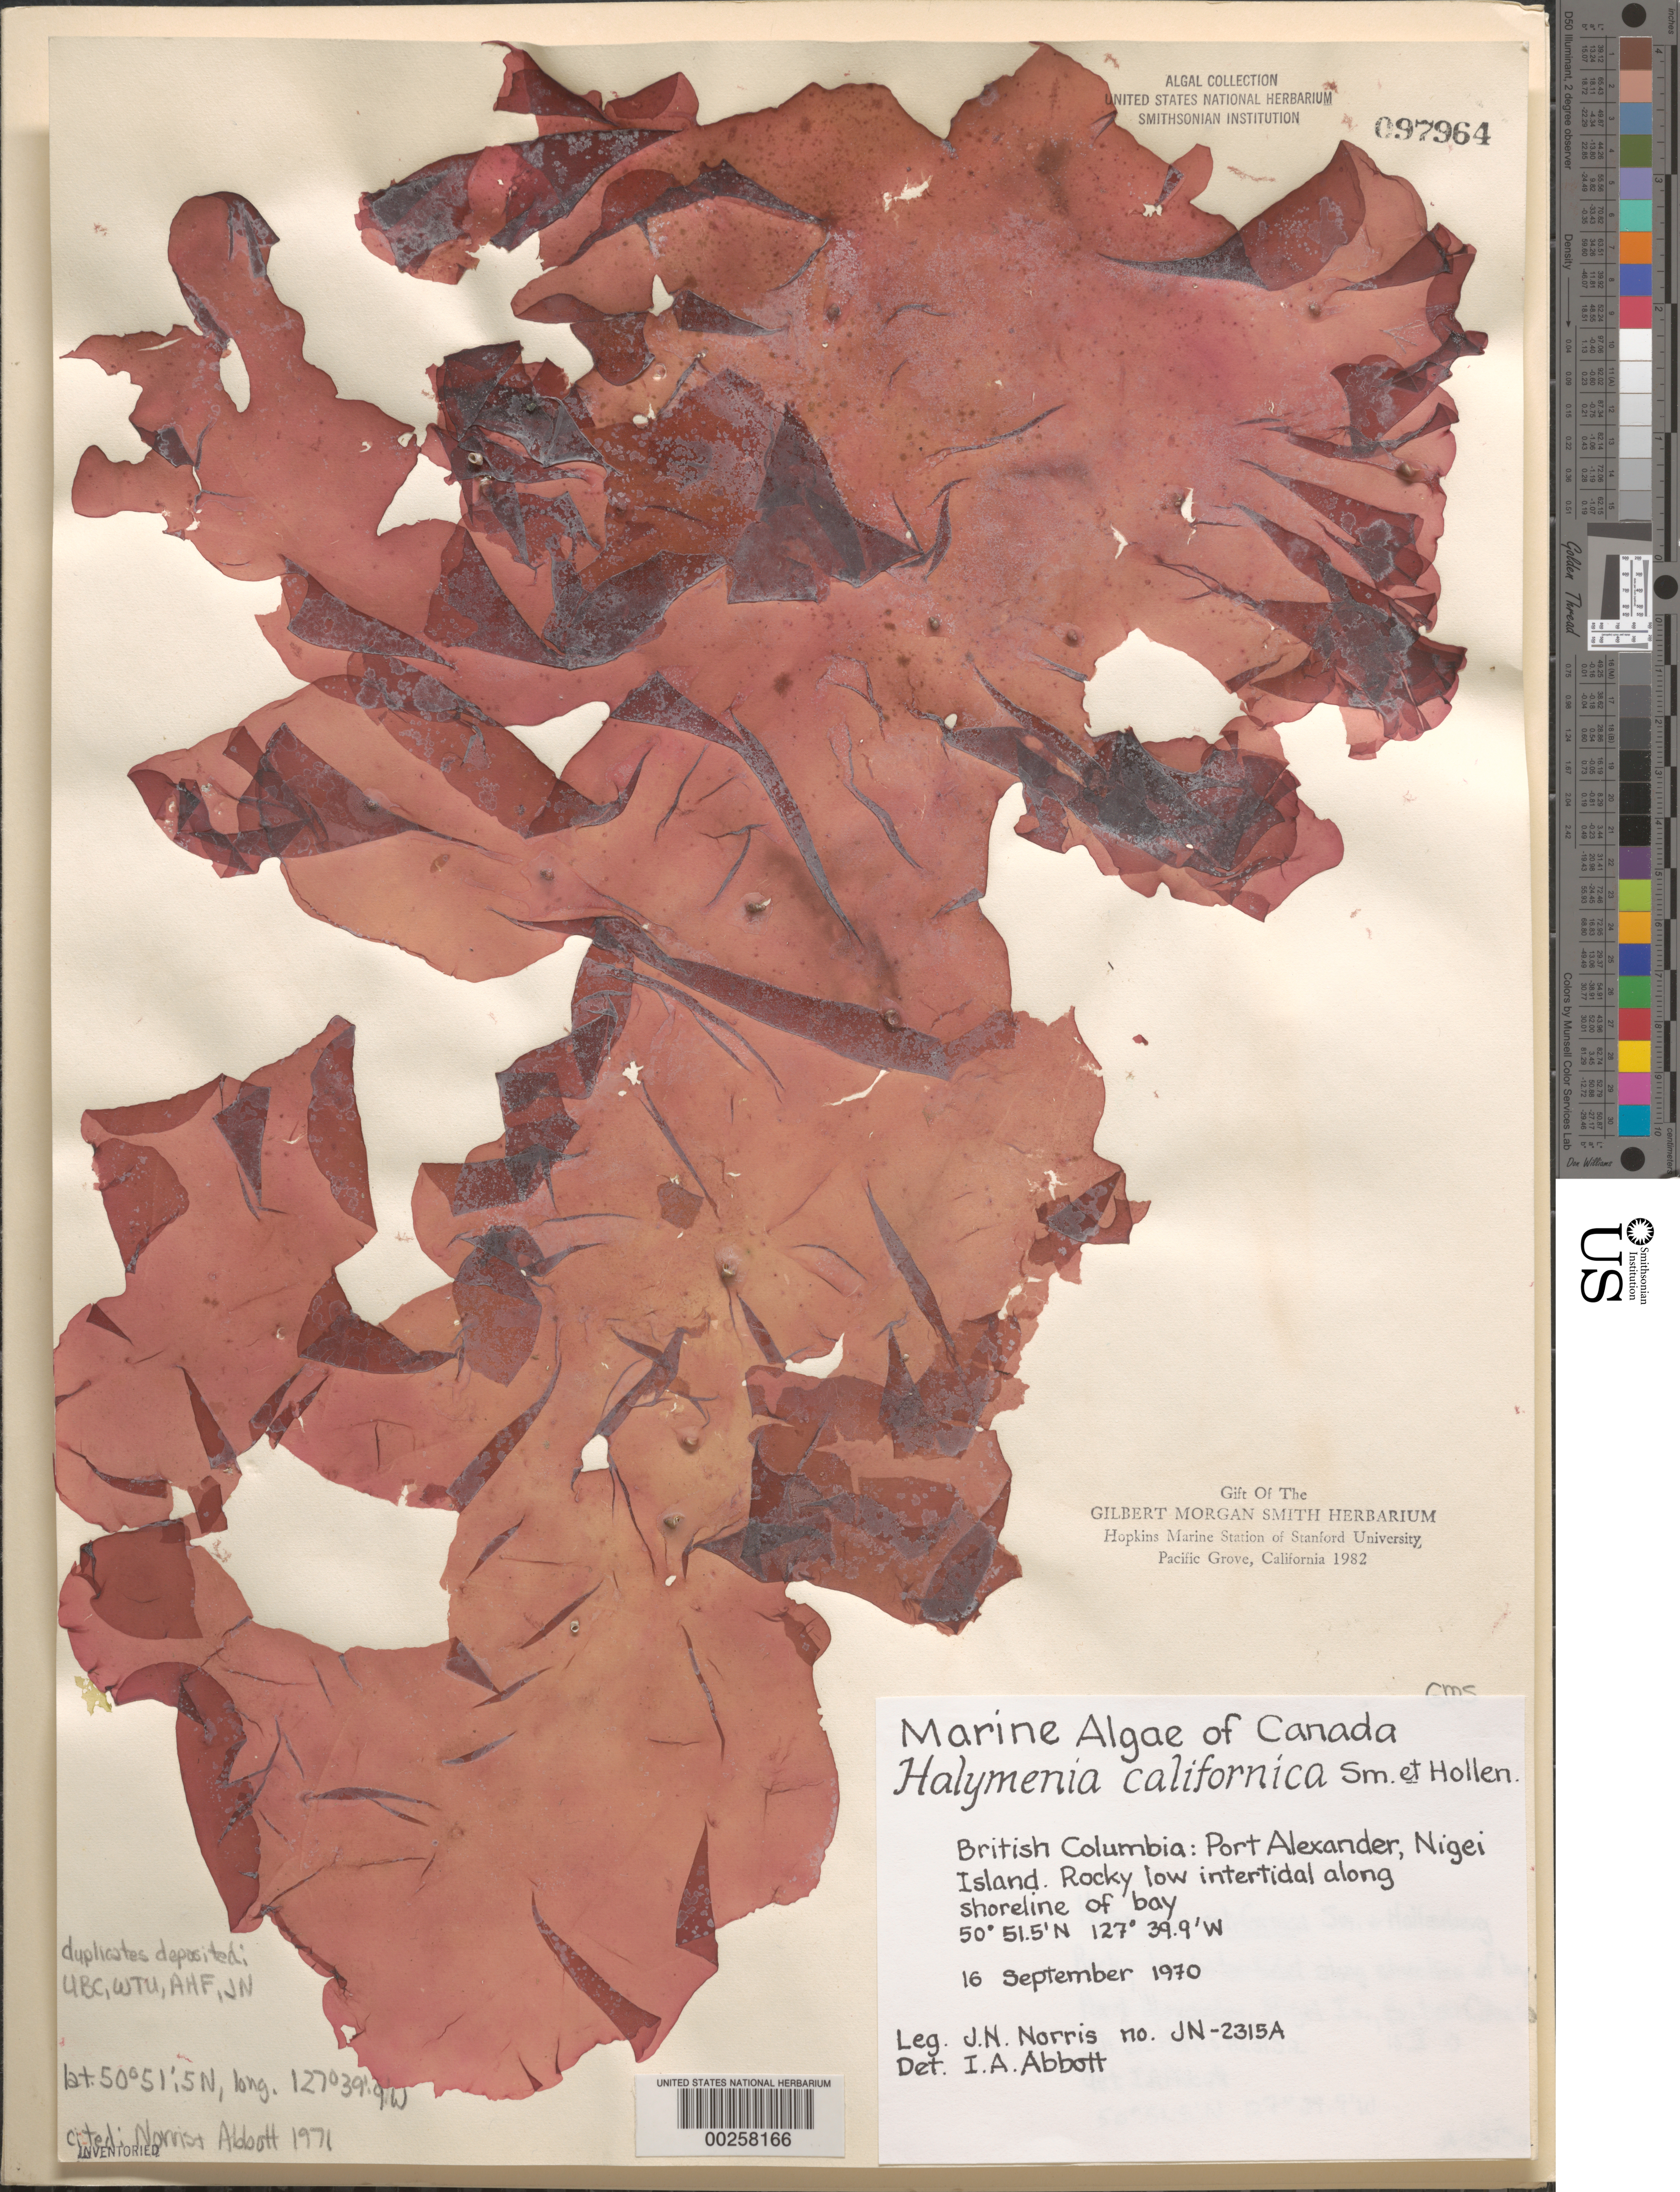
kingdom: Plantae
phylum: Rhodophyta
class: Florideophyceae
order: Halymeniales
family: Halymeniaceae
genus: Halymenia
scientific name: Halymenia californica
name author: G.M. Sm. & Hollenb.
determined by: Abbott, Isabella A.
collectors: J. N. Norris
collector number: JN-2315a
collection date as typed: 16 Sep 1970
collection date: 1970-09-16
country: Canada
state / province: British Columbia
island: Nigei Island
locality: Port Alexander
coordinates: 50 51.5' N, 127 39 9' W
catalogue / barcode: US 97964